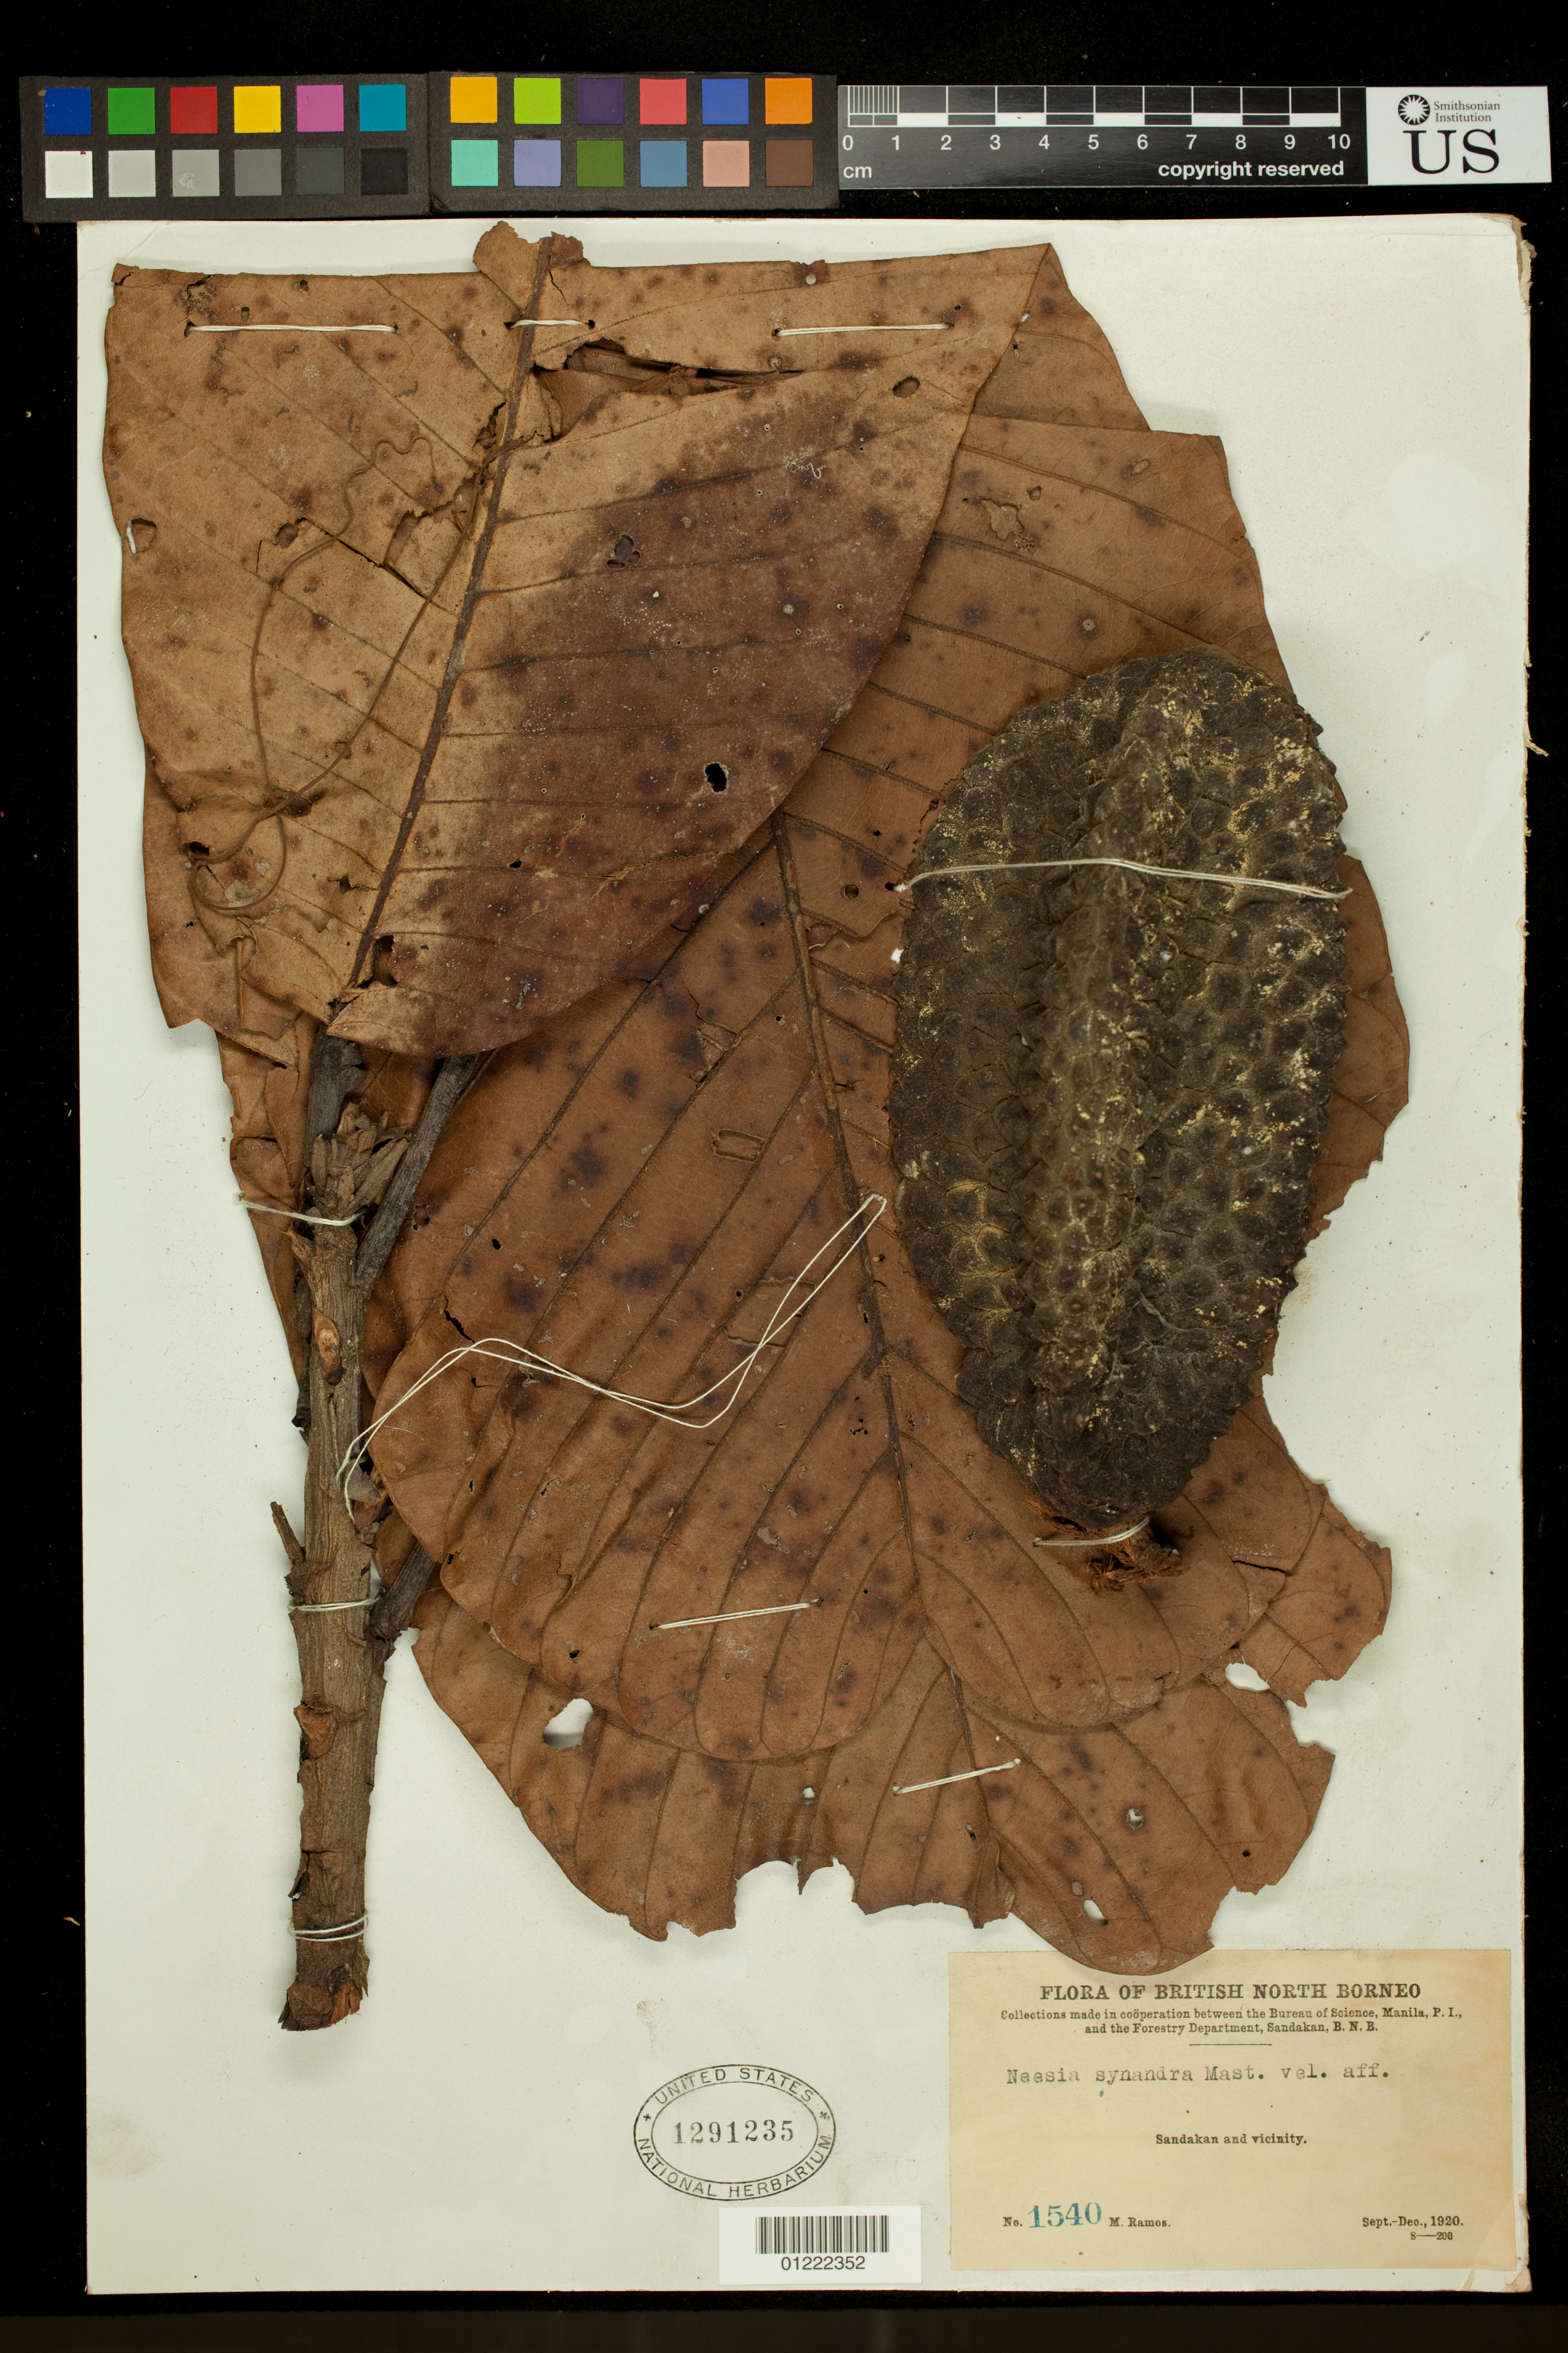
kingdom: Plantae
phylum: Tracheophyta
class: Magnoliopsida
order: Malvales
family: Malvaceae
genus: Neesia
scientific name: Neesia synandra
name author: Mast.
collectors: M. Ramos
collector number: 1540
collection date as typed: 1920-09 to 1920-12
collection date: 1920-09-01/1920-12-31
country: Malaysia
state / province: Sabah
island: Borneo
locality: Sandakan and vicinity. British North Borneo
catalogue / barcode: US 1291235